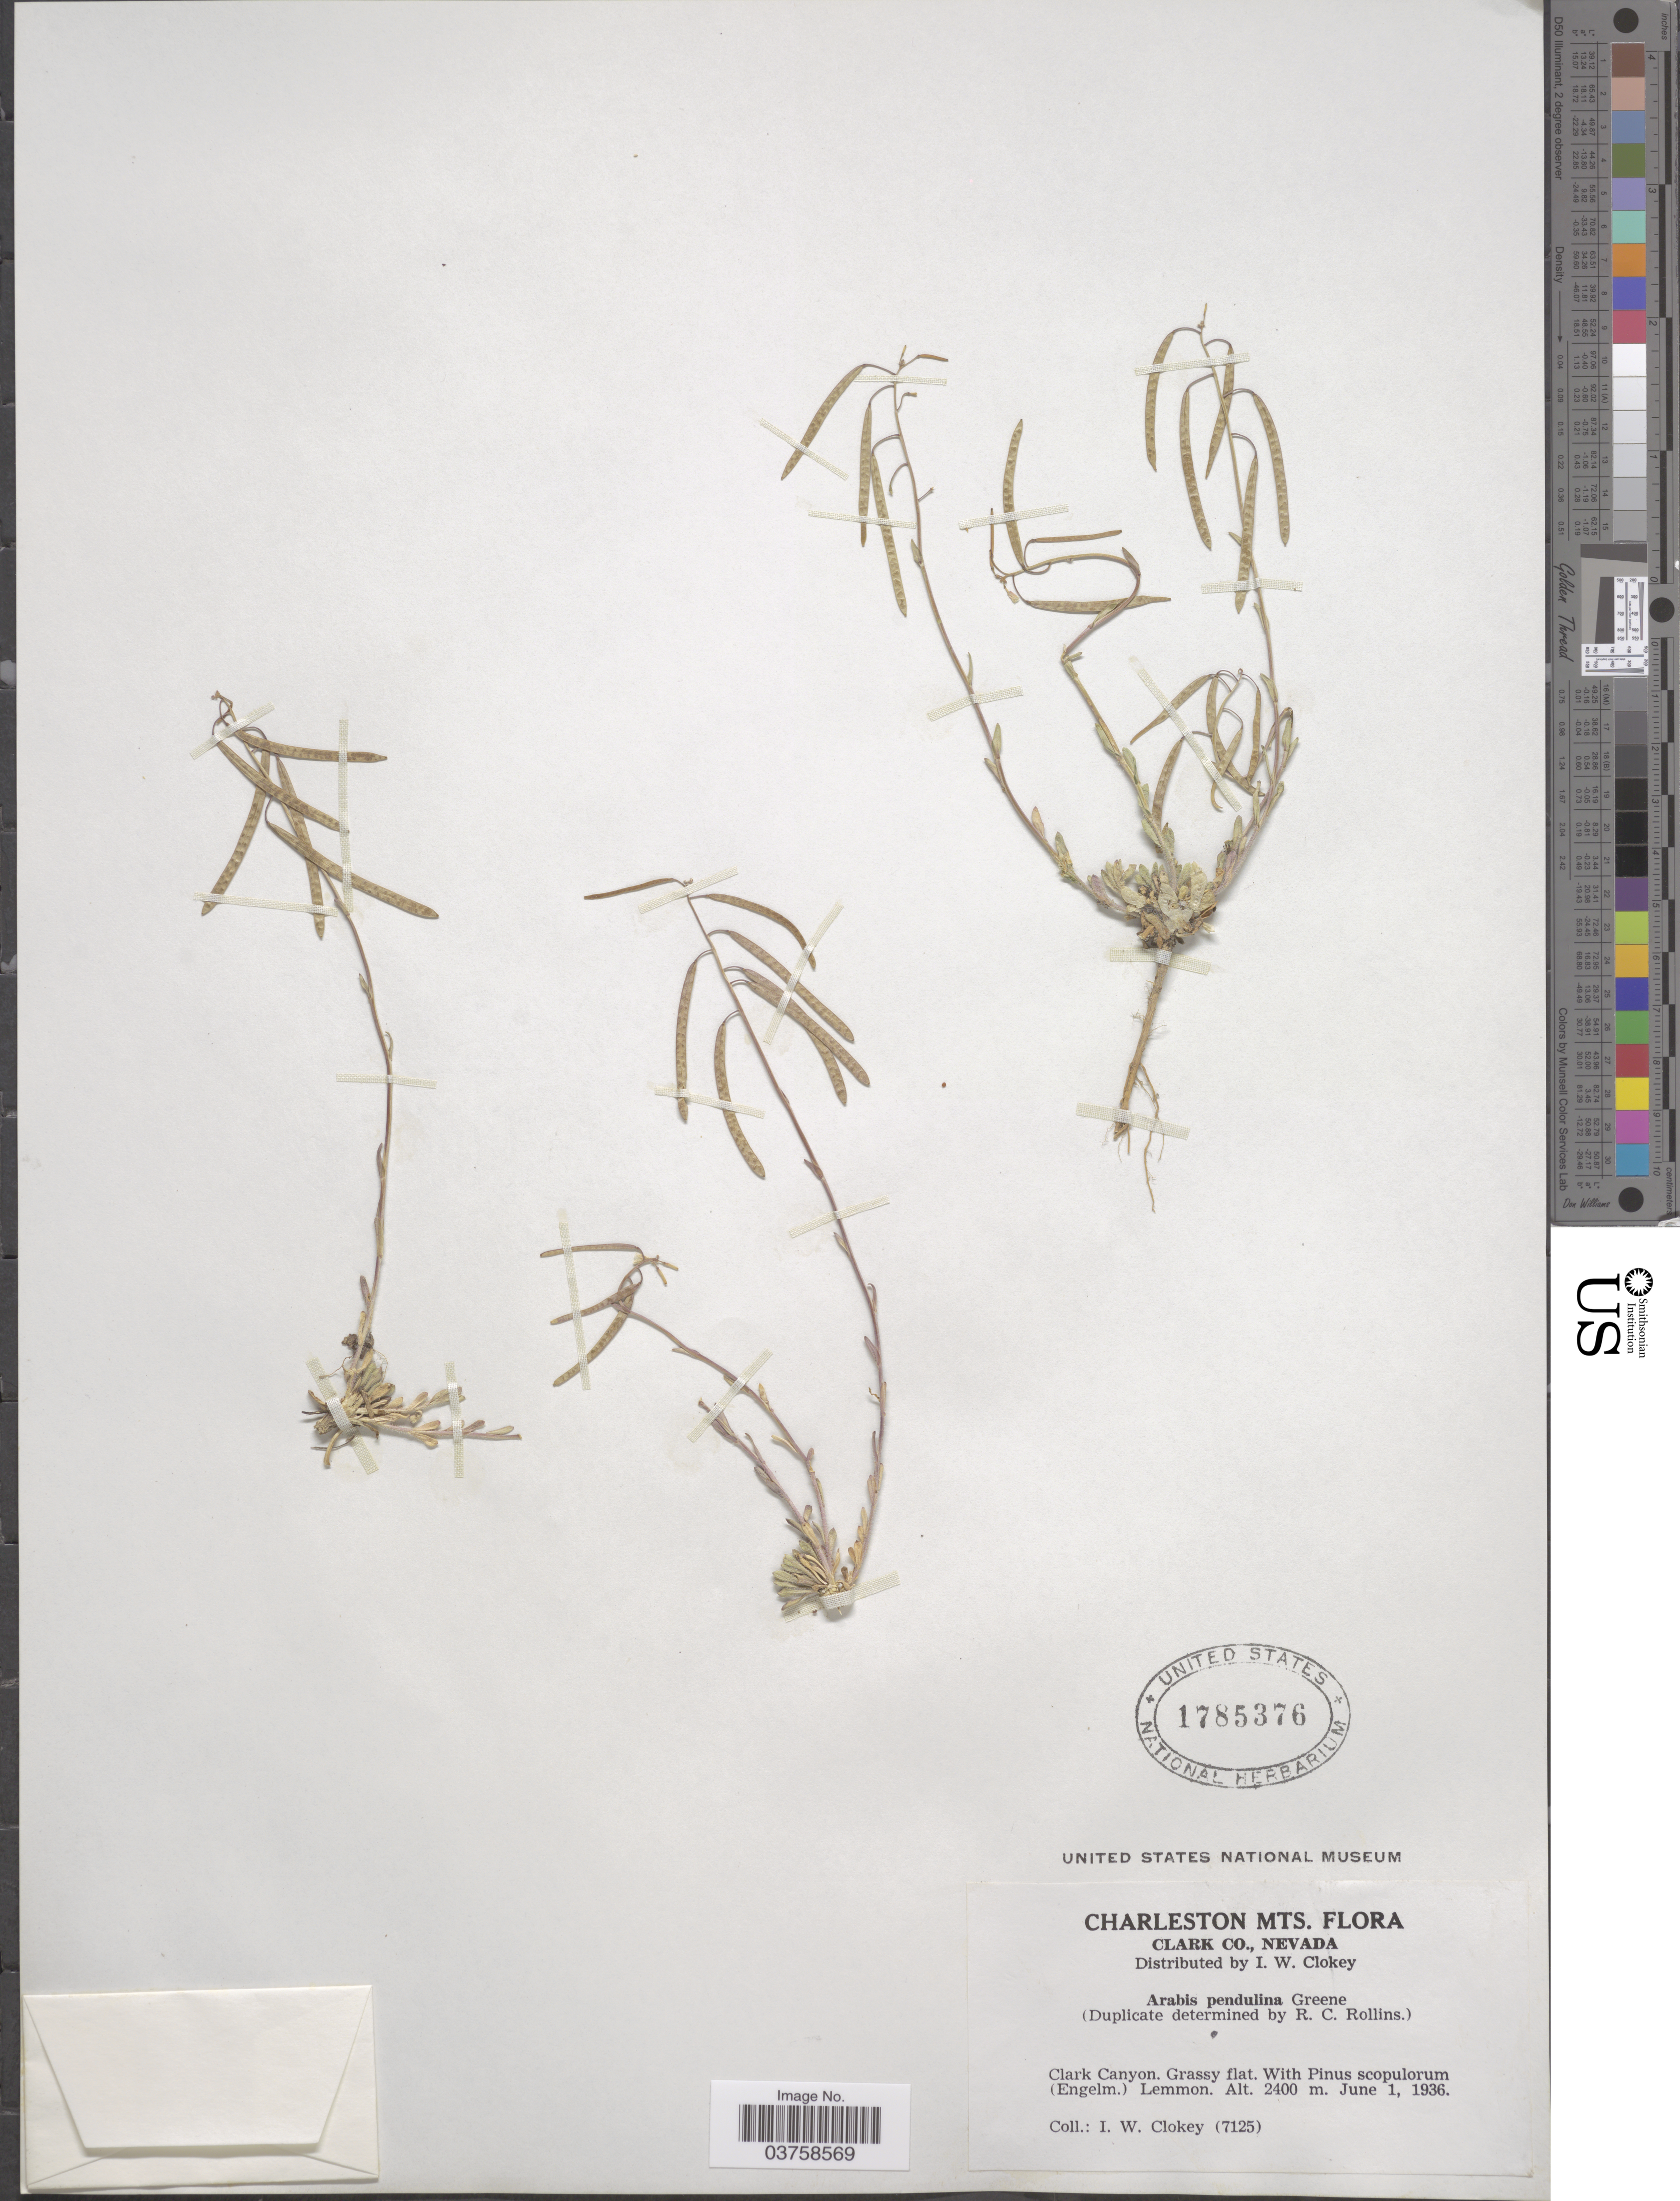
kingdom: Plantae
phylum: Tracheophyta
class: Magnoliopsida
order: Brassicales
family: Brassicaceae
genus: Arabis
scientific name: Arabis pendulina var. pendulina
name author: Greene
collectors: I. W. Clokey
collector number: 7125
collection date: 1936-06-01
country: United States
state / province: Nevada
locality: Charleston Mts. Clark Co. Clark Canyon.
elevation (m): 2400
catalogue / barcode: US 1785376